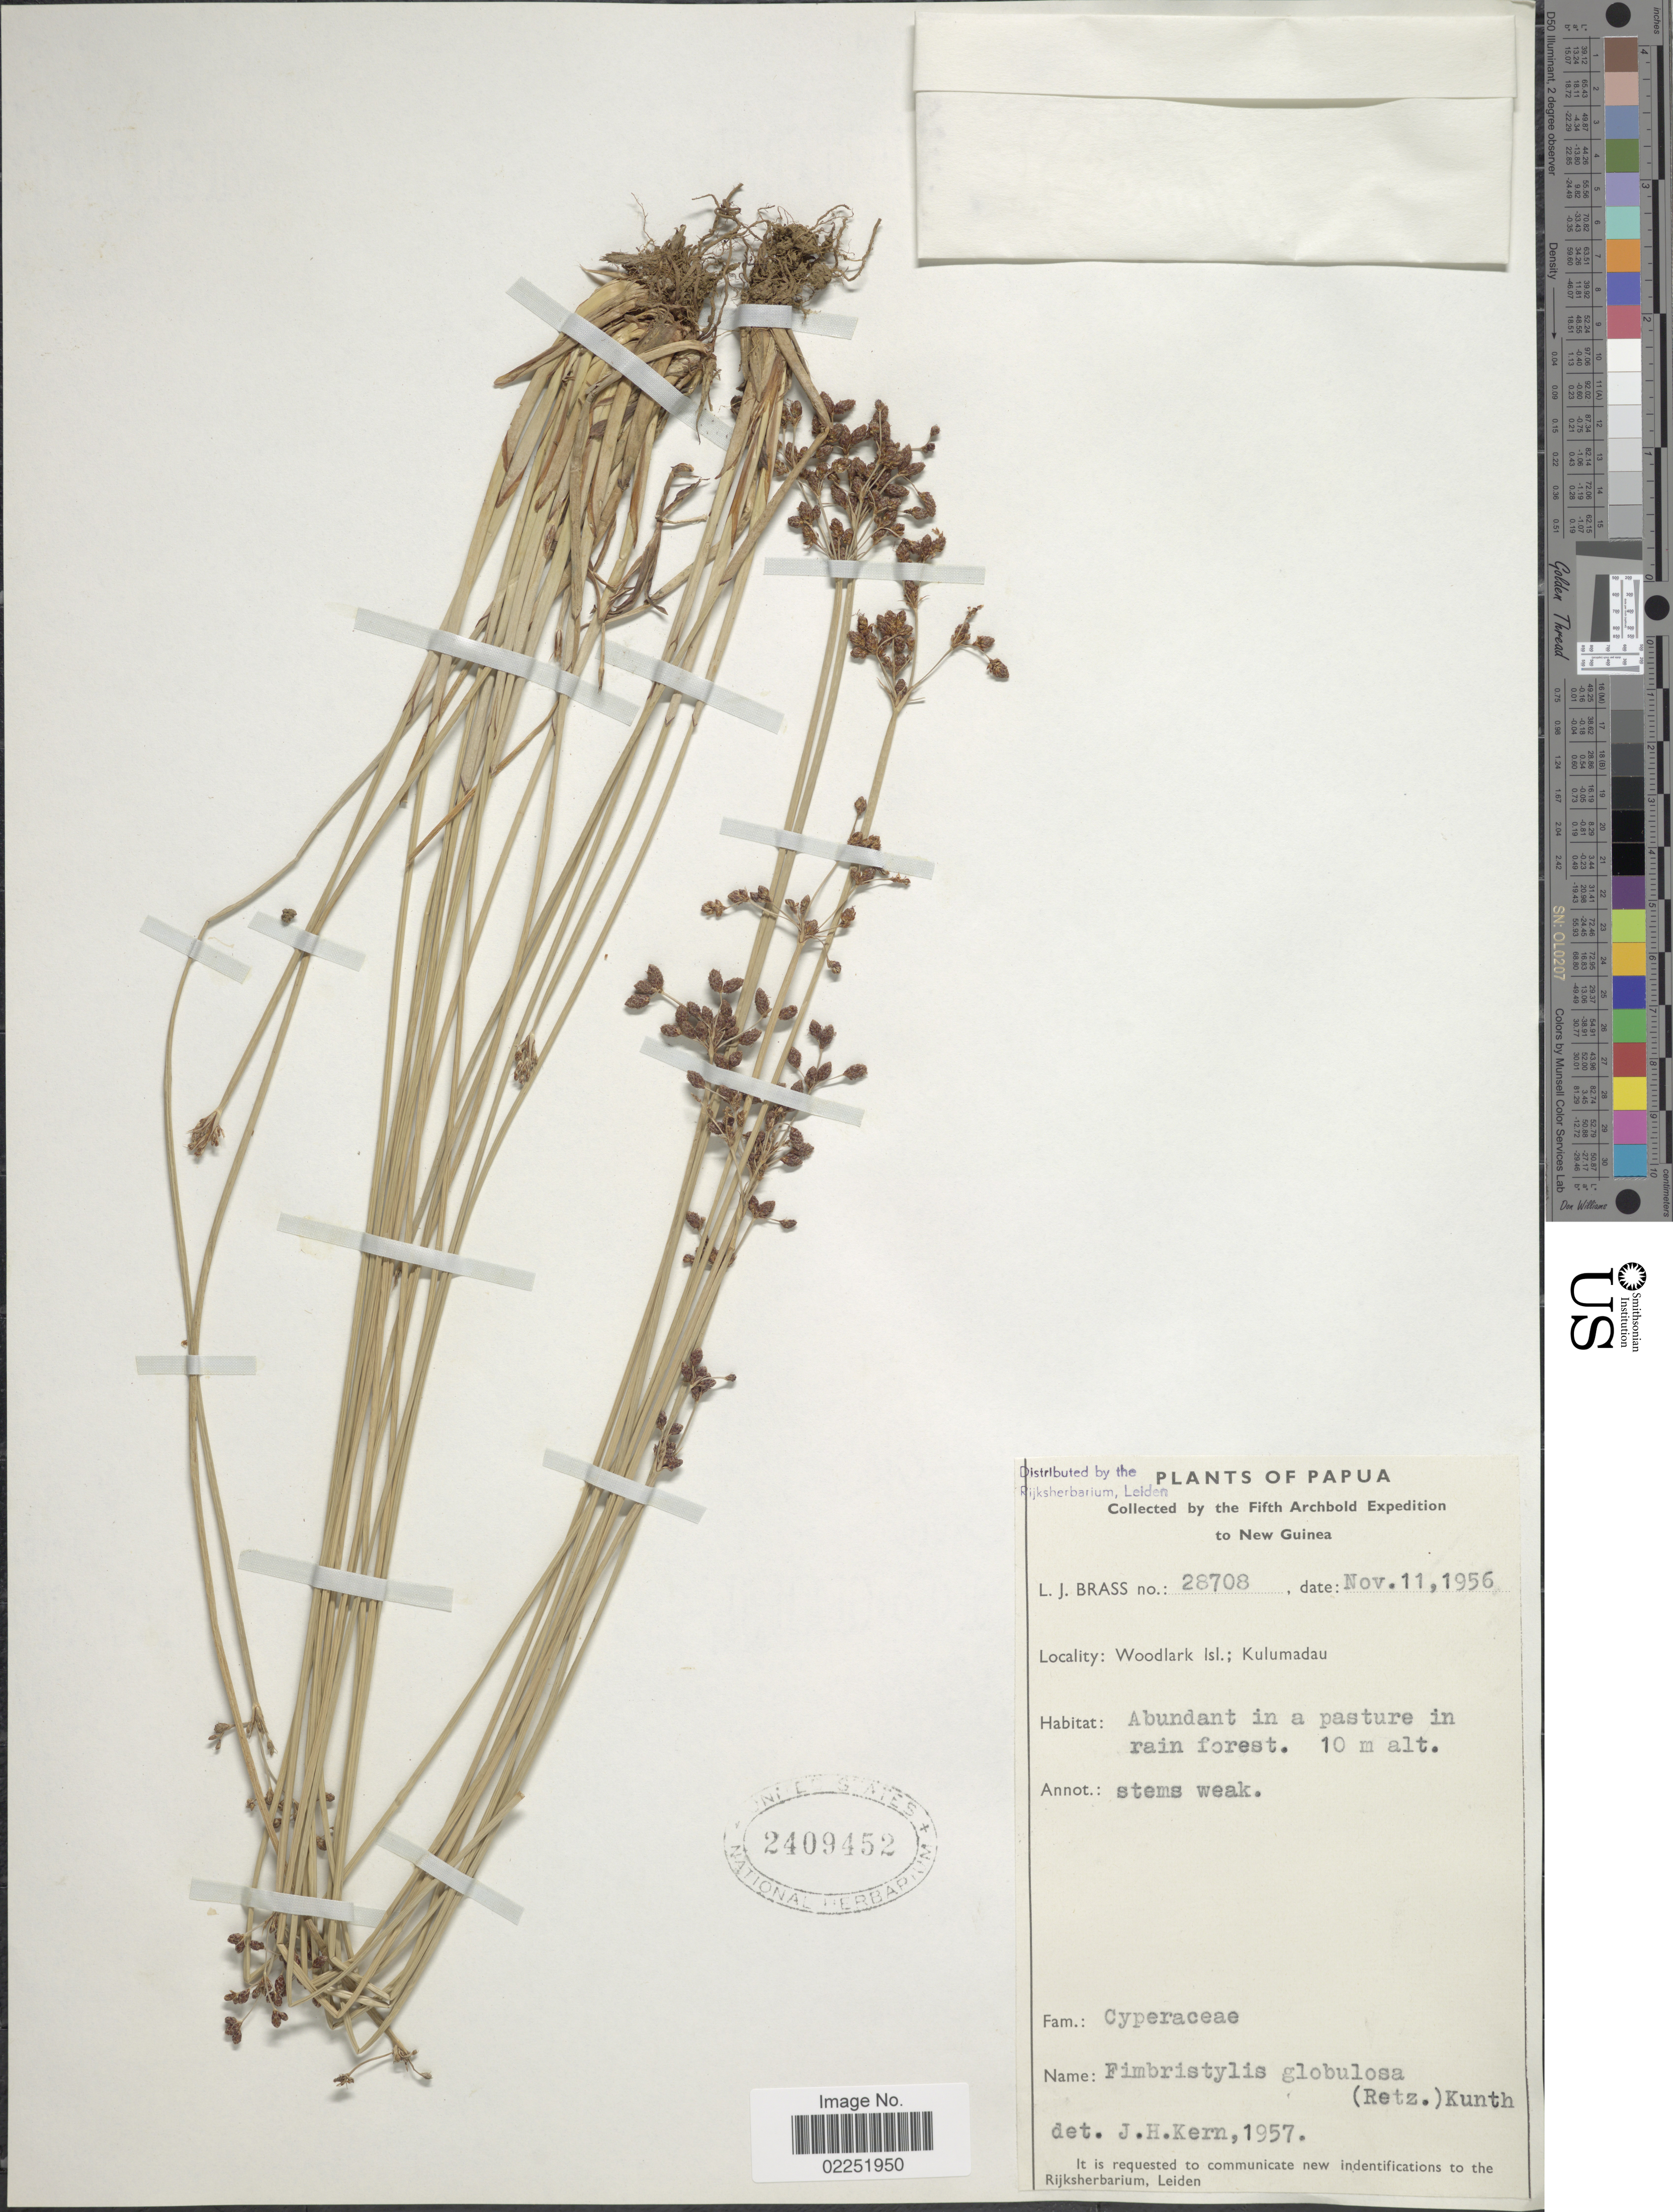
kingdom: Plantae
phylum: Tracheophyta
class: Liliopsida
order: Poales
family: Cyperaceae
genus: Fimbristylis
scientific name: Fimbristylis umbellaris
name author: (Lam.) Vahl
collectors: L. J. Brass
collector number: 28708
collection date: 1956-11-11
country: Papua New Guinea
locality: Woodlark Isl; Kulumadau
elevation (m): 10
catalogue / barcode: US 2409452